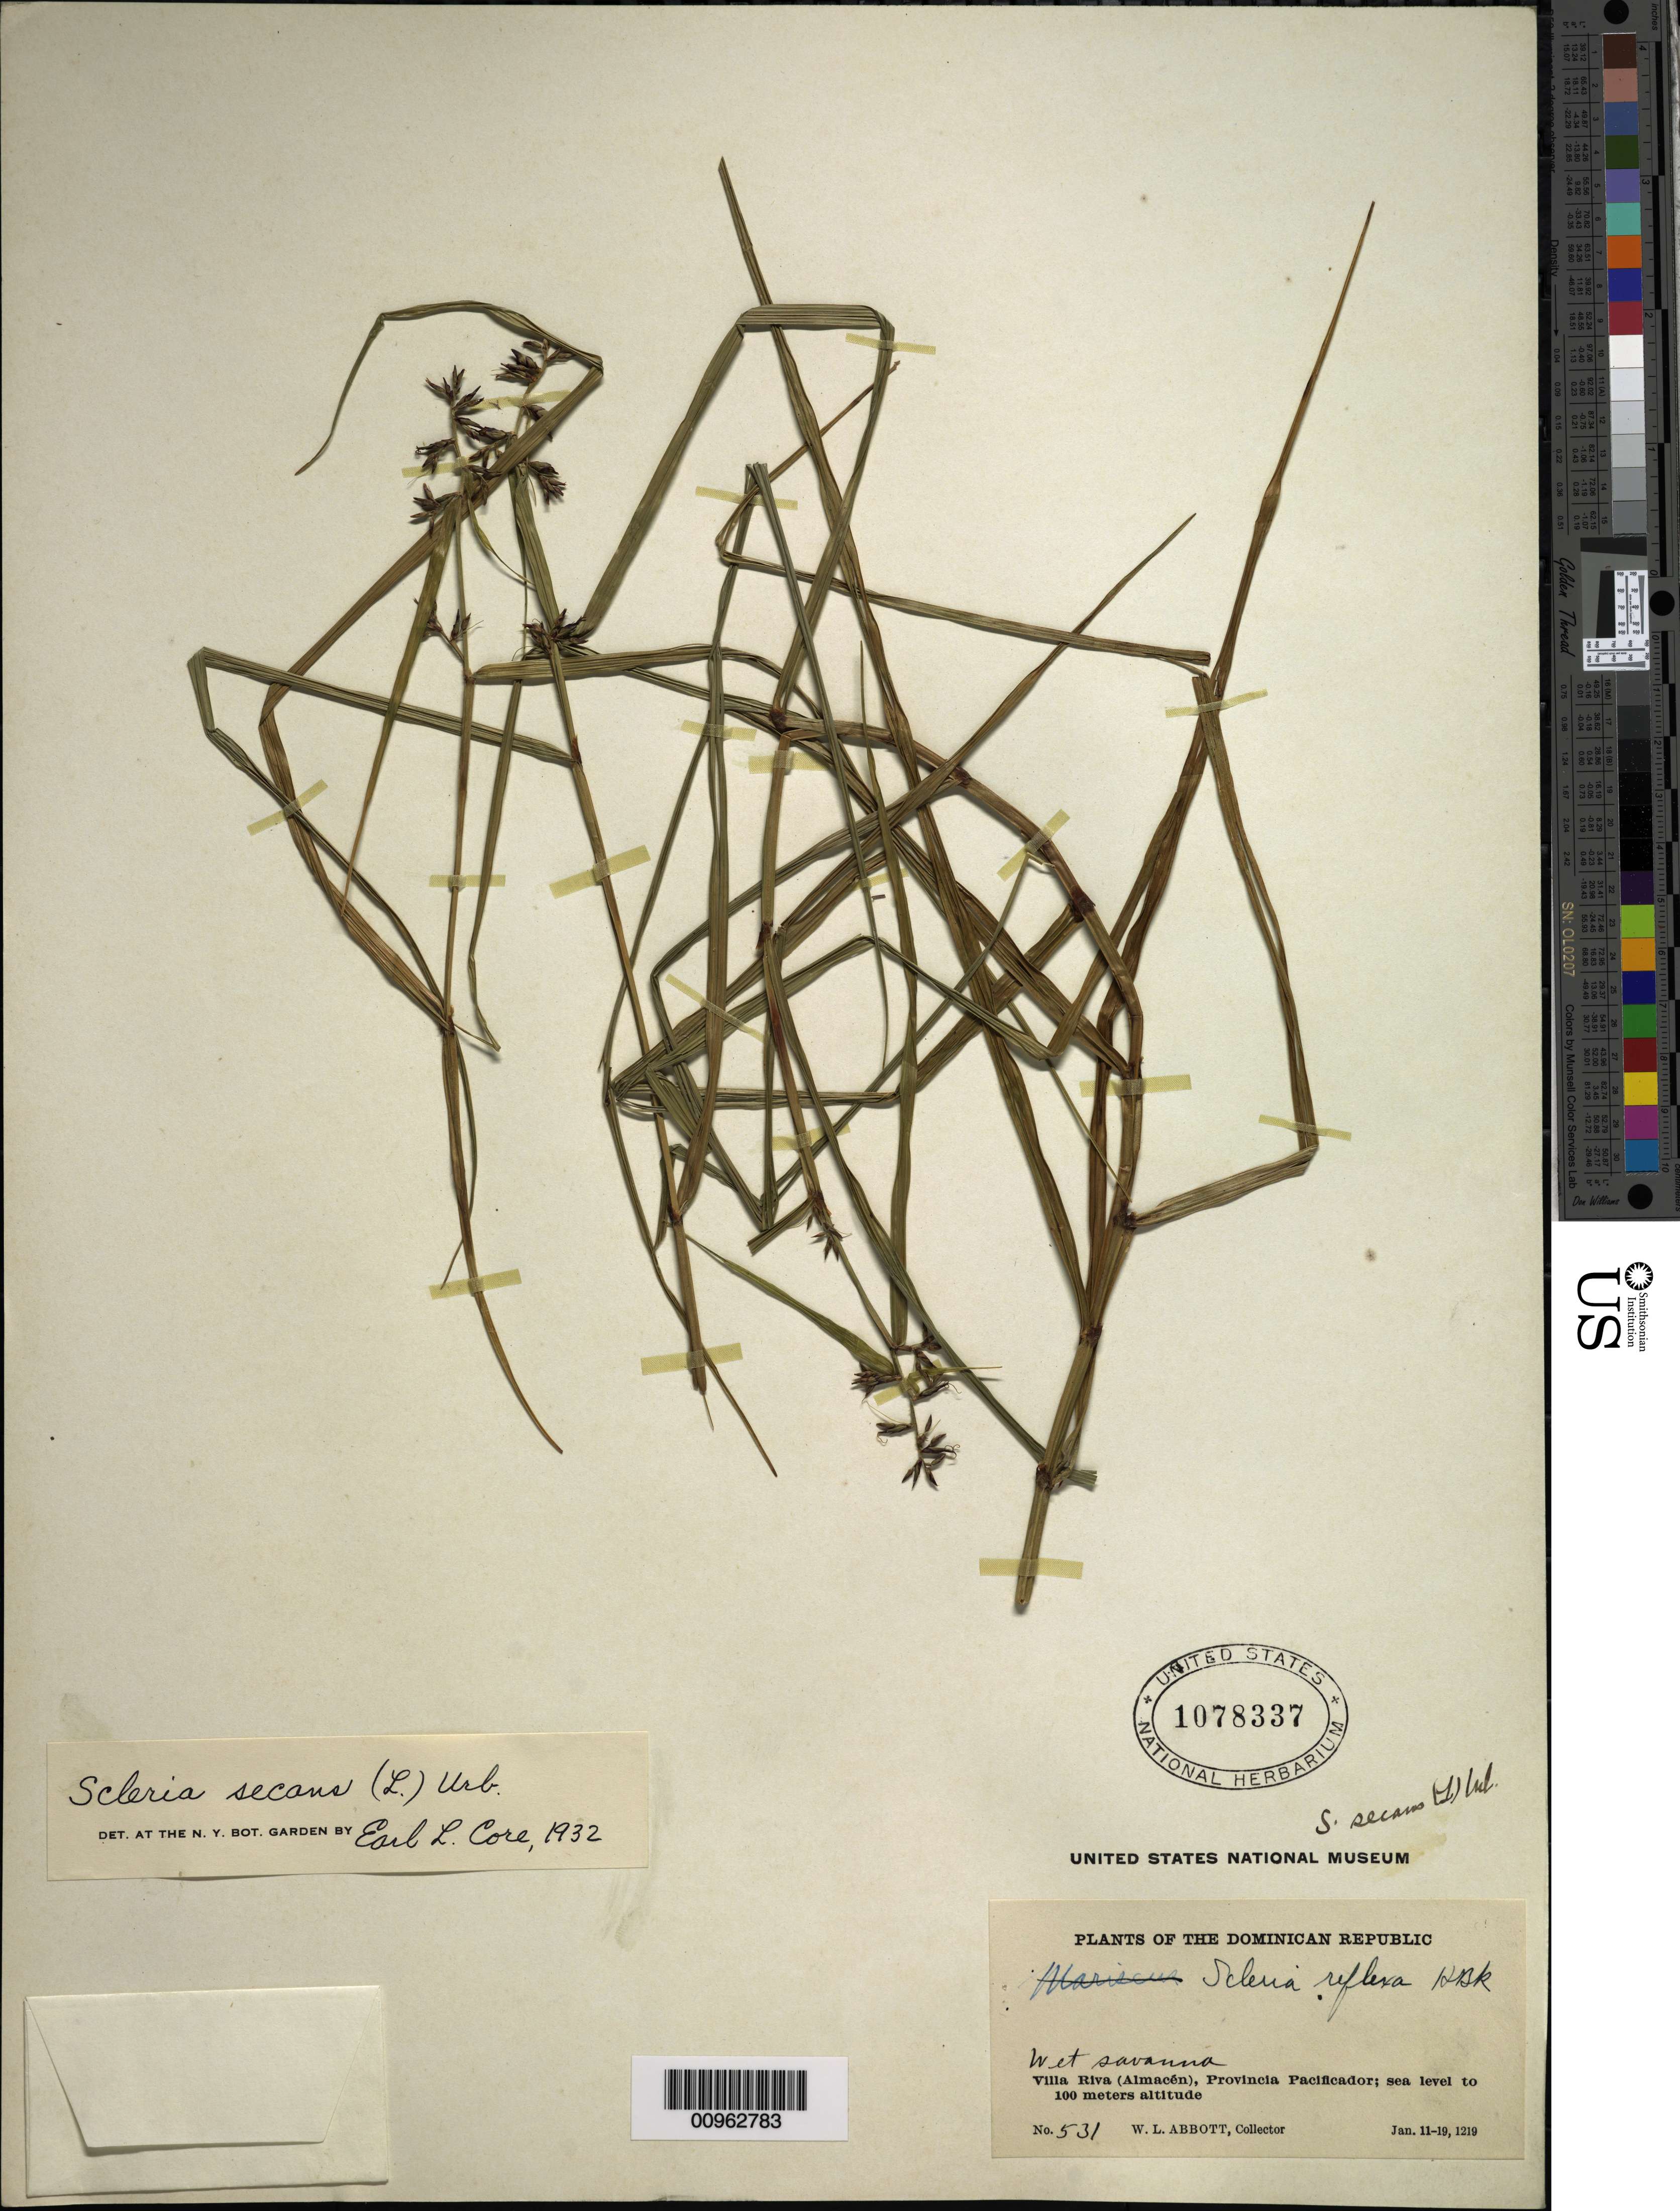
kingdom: Plantae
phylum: Tracheophyta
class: Liliopsida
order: Poales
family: Cyperaceae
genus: Scleria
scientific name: Scleria secans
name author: (L.) Urb.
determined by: Core, E. L.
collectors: W. L. Abbott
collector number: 531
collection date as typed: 11 Jan 1921 to 19 Jan 1921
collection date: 1921-01-11/1921-01-19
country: Dominican Republic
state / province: Duarte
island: Hispaniola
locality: Villa Riva (Almácen)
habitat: Wet savanna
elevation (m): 0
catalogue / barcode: US 1078337